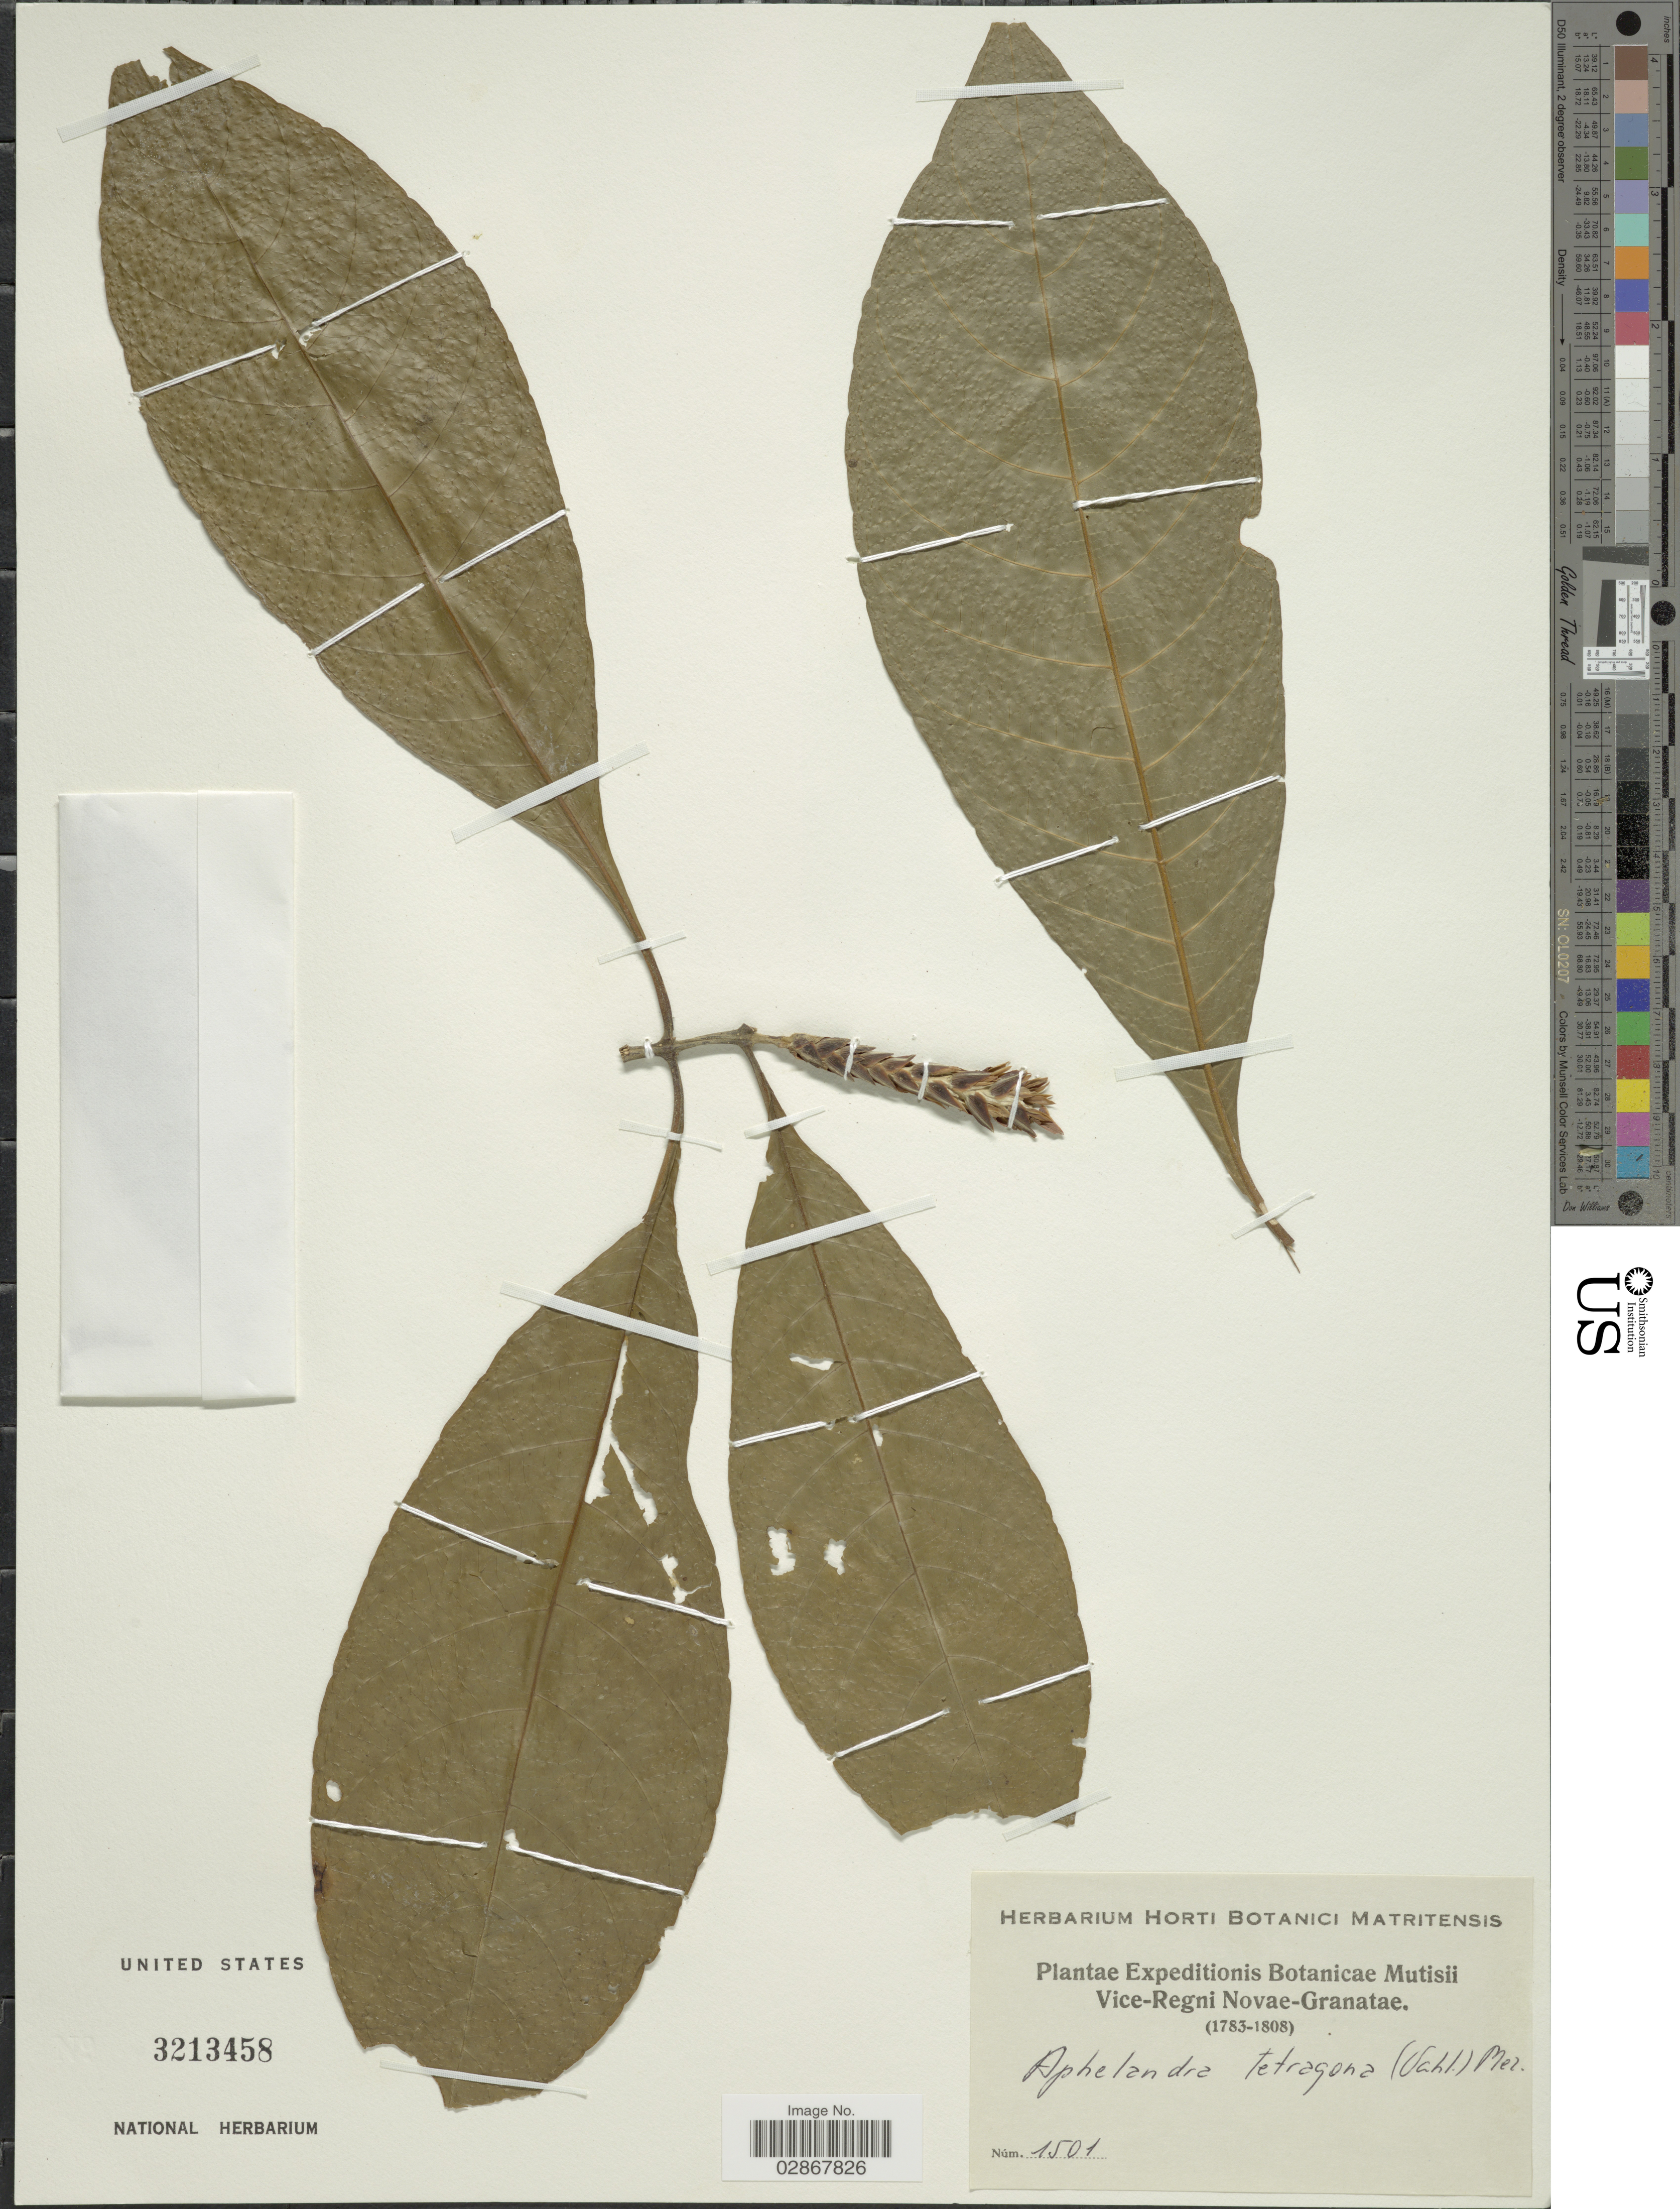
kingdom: Plantae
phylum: Tracheophyta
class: Magnoliopsida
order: Lamiales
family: Acanthaceae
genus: Aphelandra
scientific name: Aphelandra straminea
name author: Leonard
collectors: Expeditions Botanicae Mutisii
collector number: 1501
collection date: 1783/1808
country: Colombia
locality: Vice-Regni Novae-Granatae.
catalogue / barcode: US 3213458